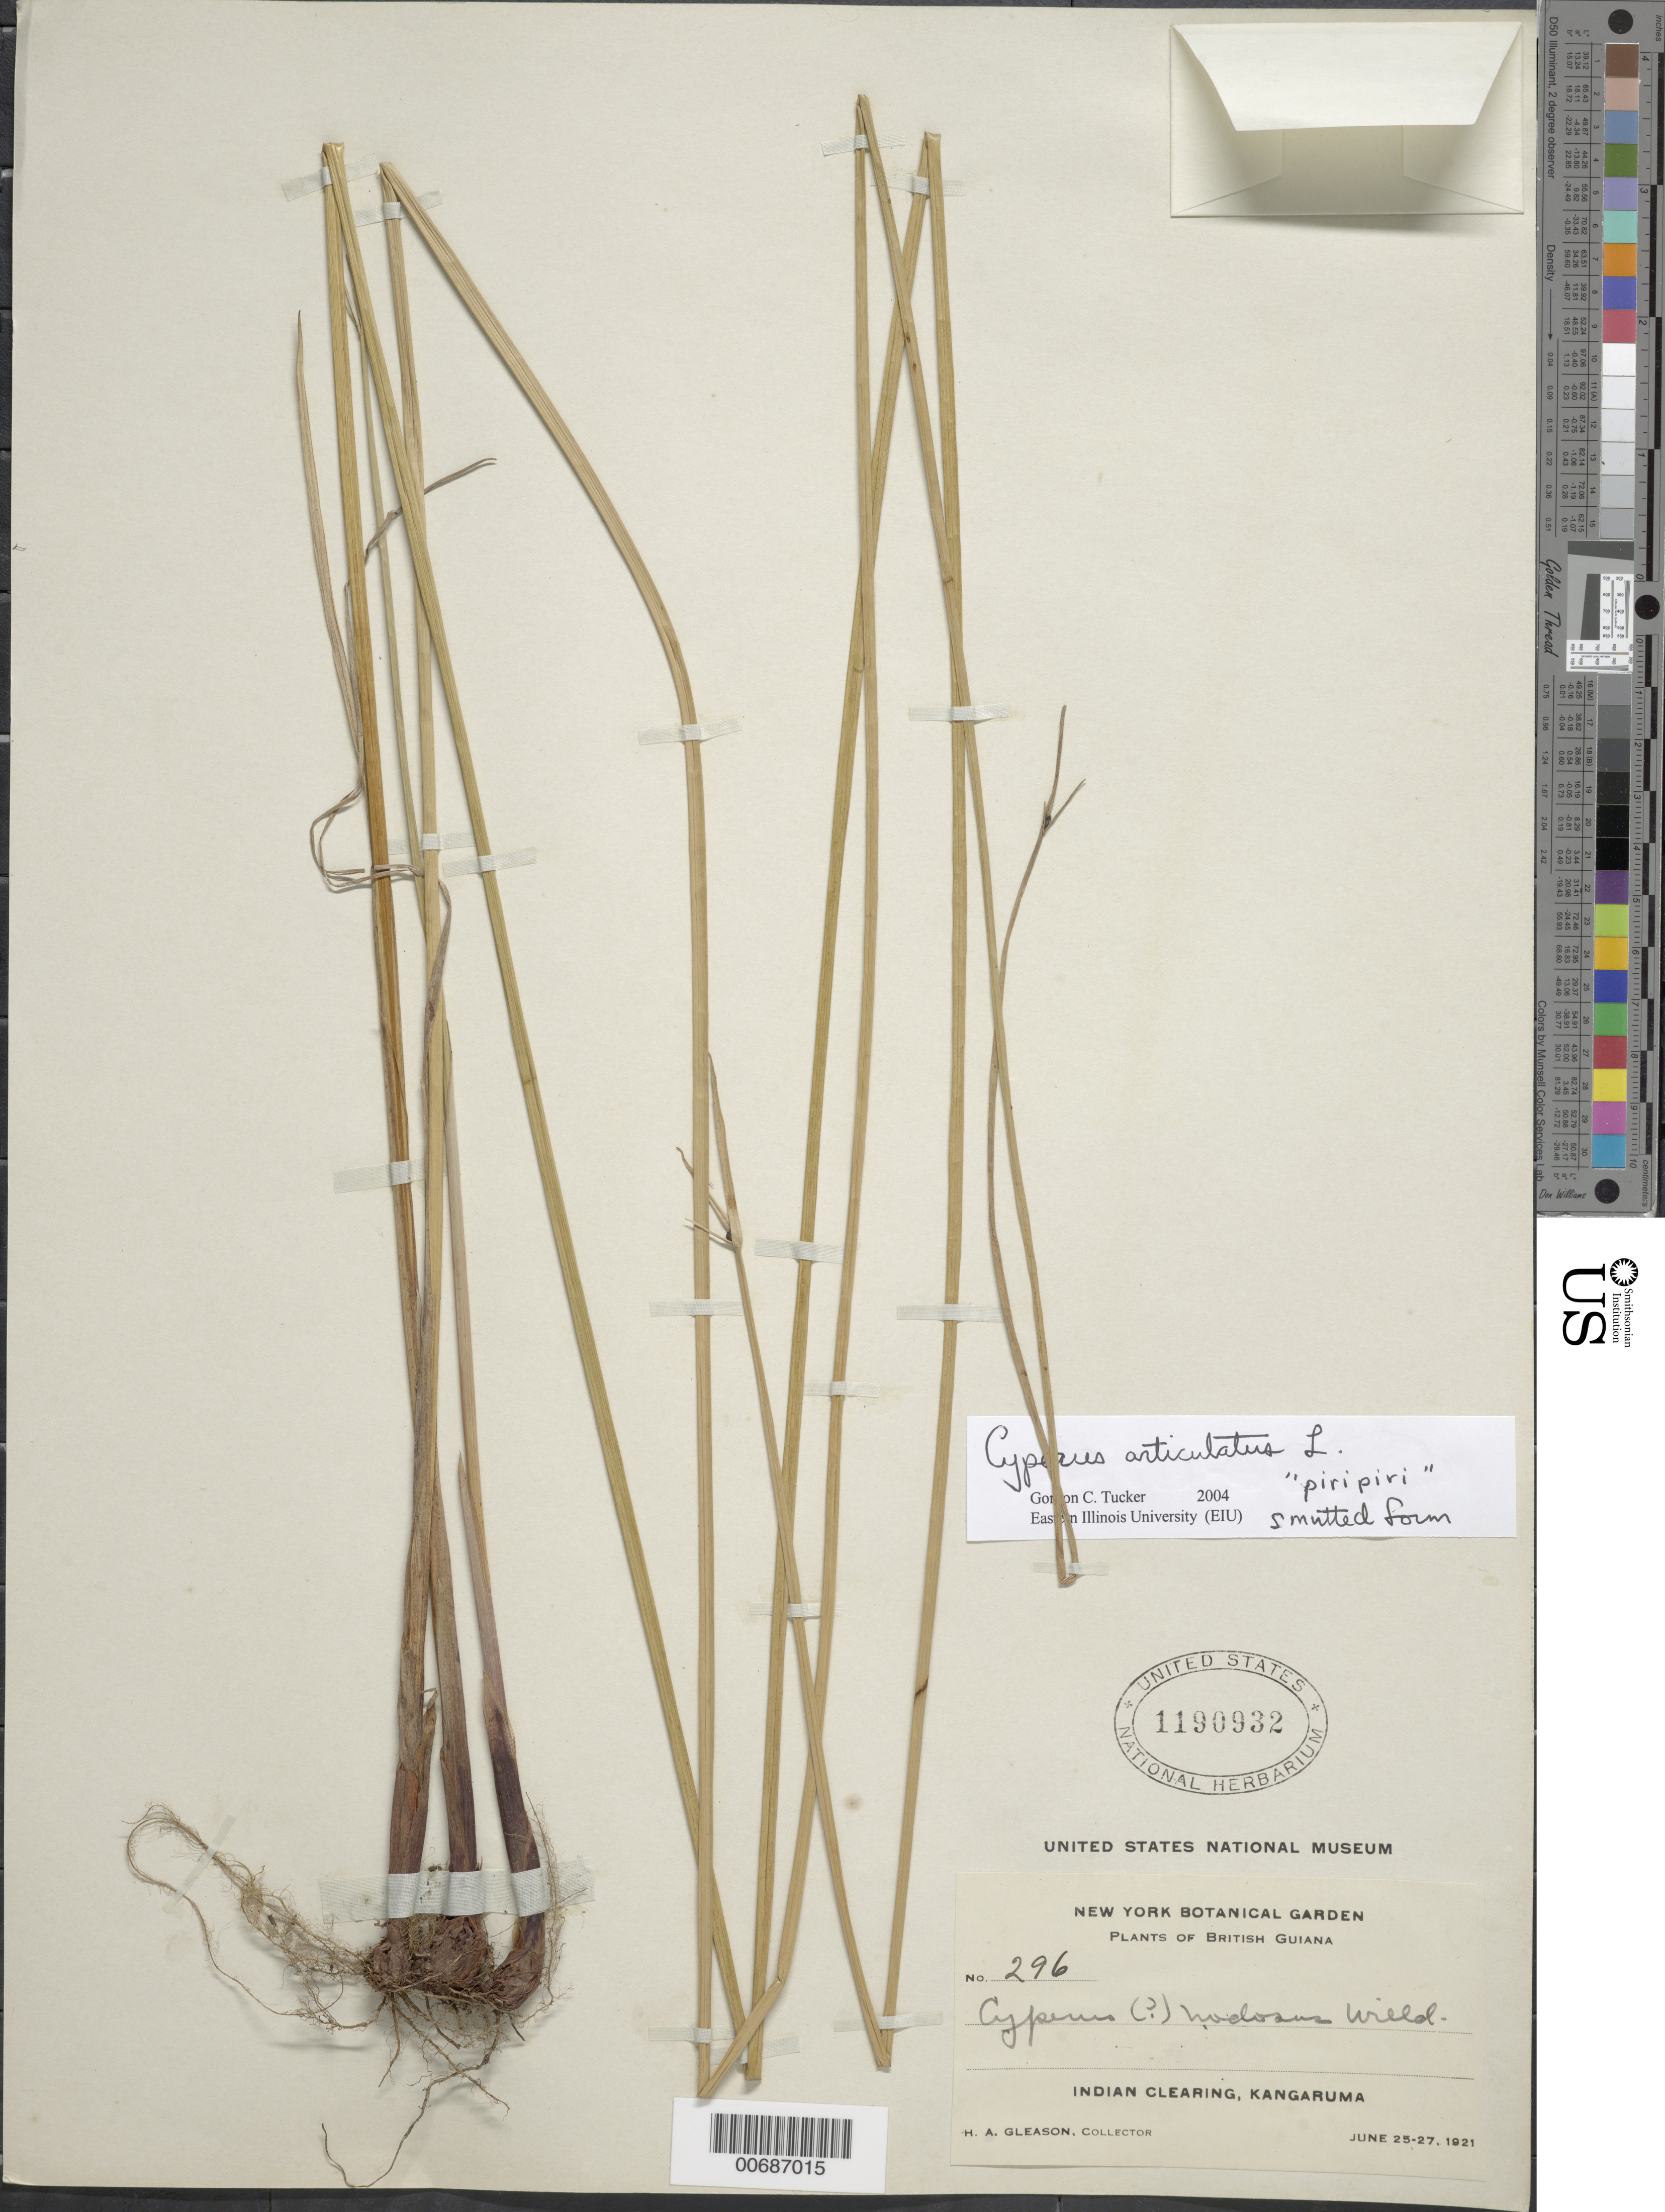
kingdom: Plantae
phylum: Tracheophyta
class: Liliopsida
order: Poales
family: Cyperaceae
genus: Cyperus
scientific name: Cyperus articulatus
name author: L.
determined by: Tucker, G. C.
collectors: H. A. Gleason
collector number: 296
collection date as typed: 25-Jun-21 to 27-Jun-21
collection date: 1921-06-25/1921-06-27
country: Guyana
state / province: Potaro-Siparuni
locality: Kangaruma, Indian clearing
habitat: Clearing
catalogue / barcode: US 1190932